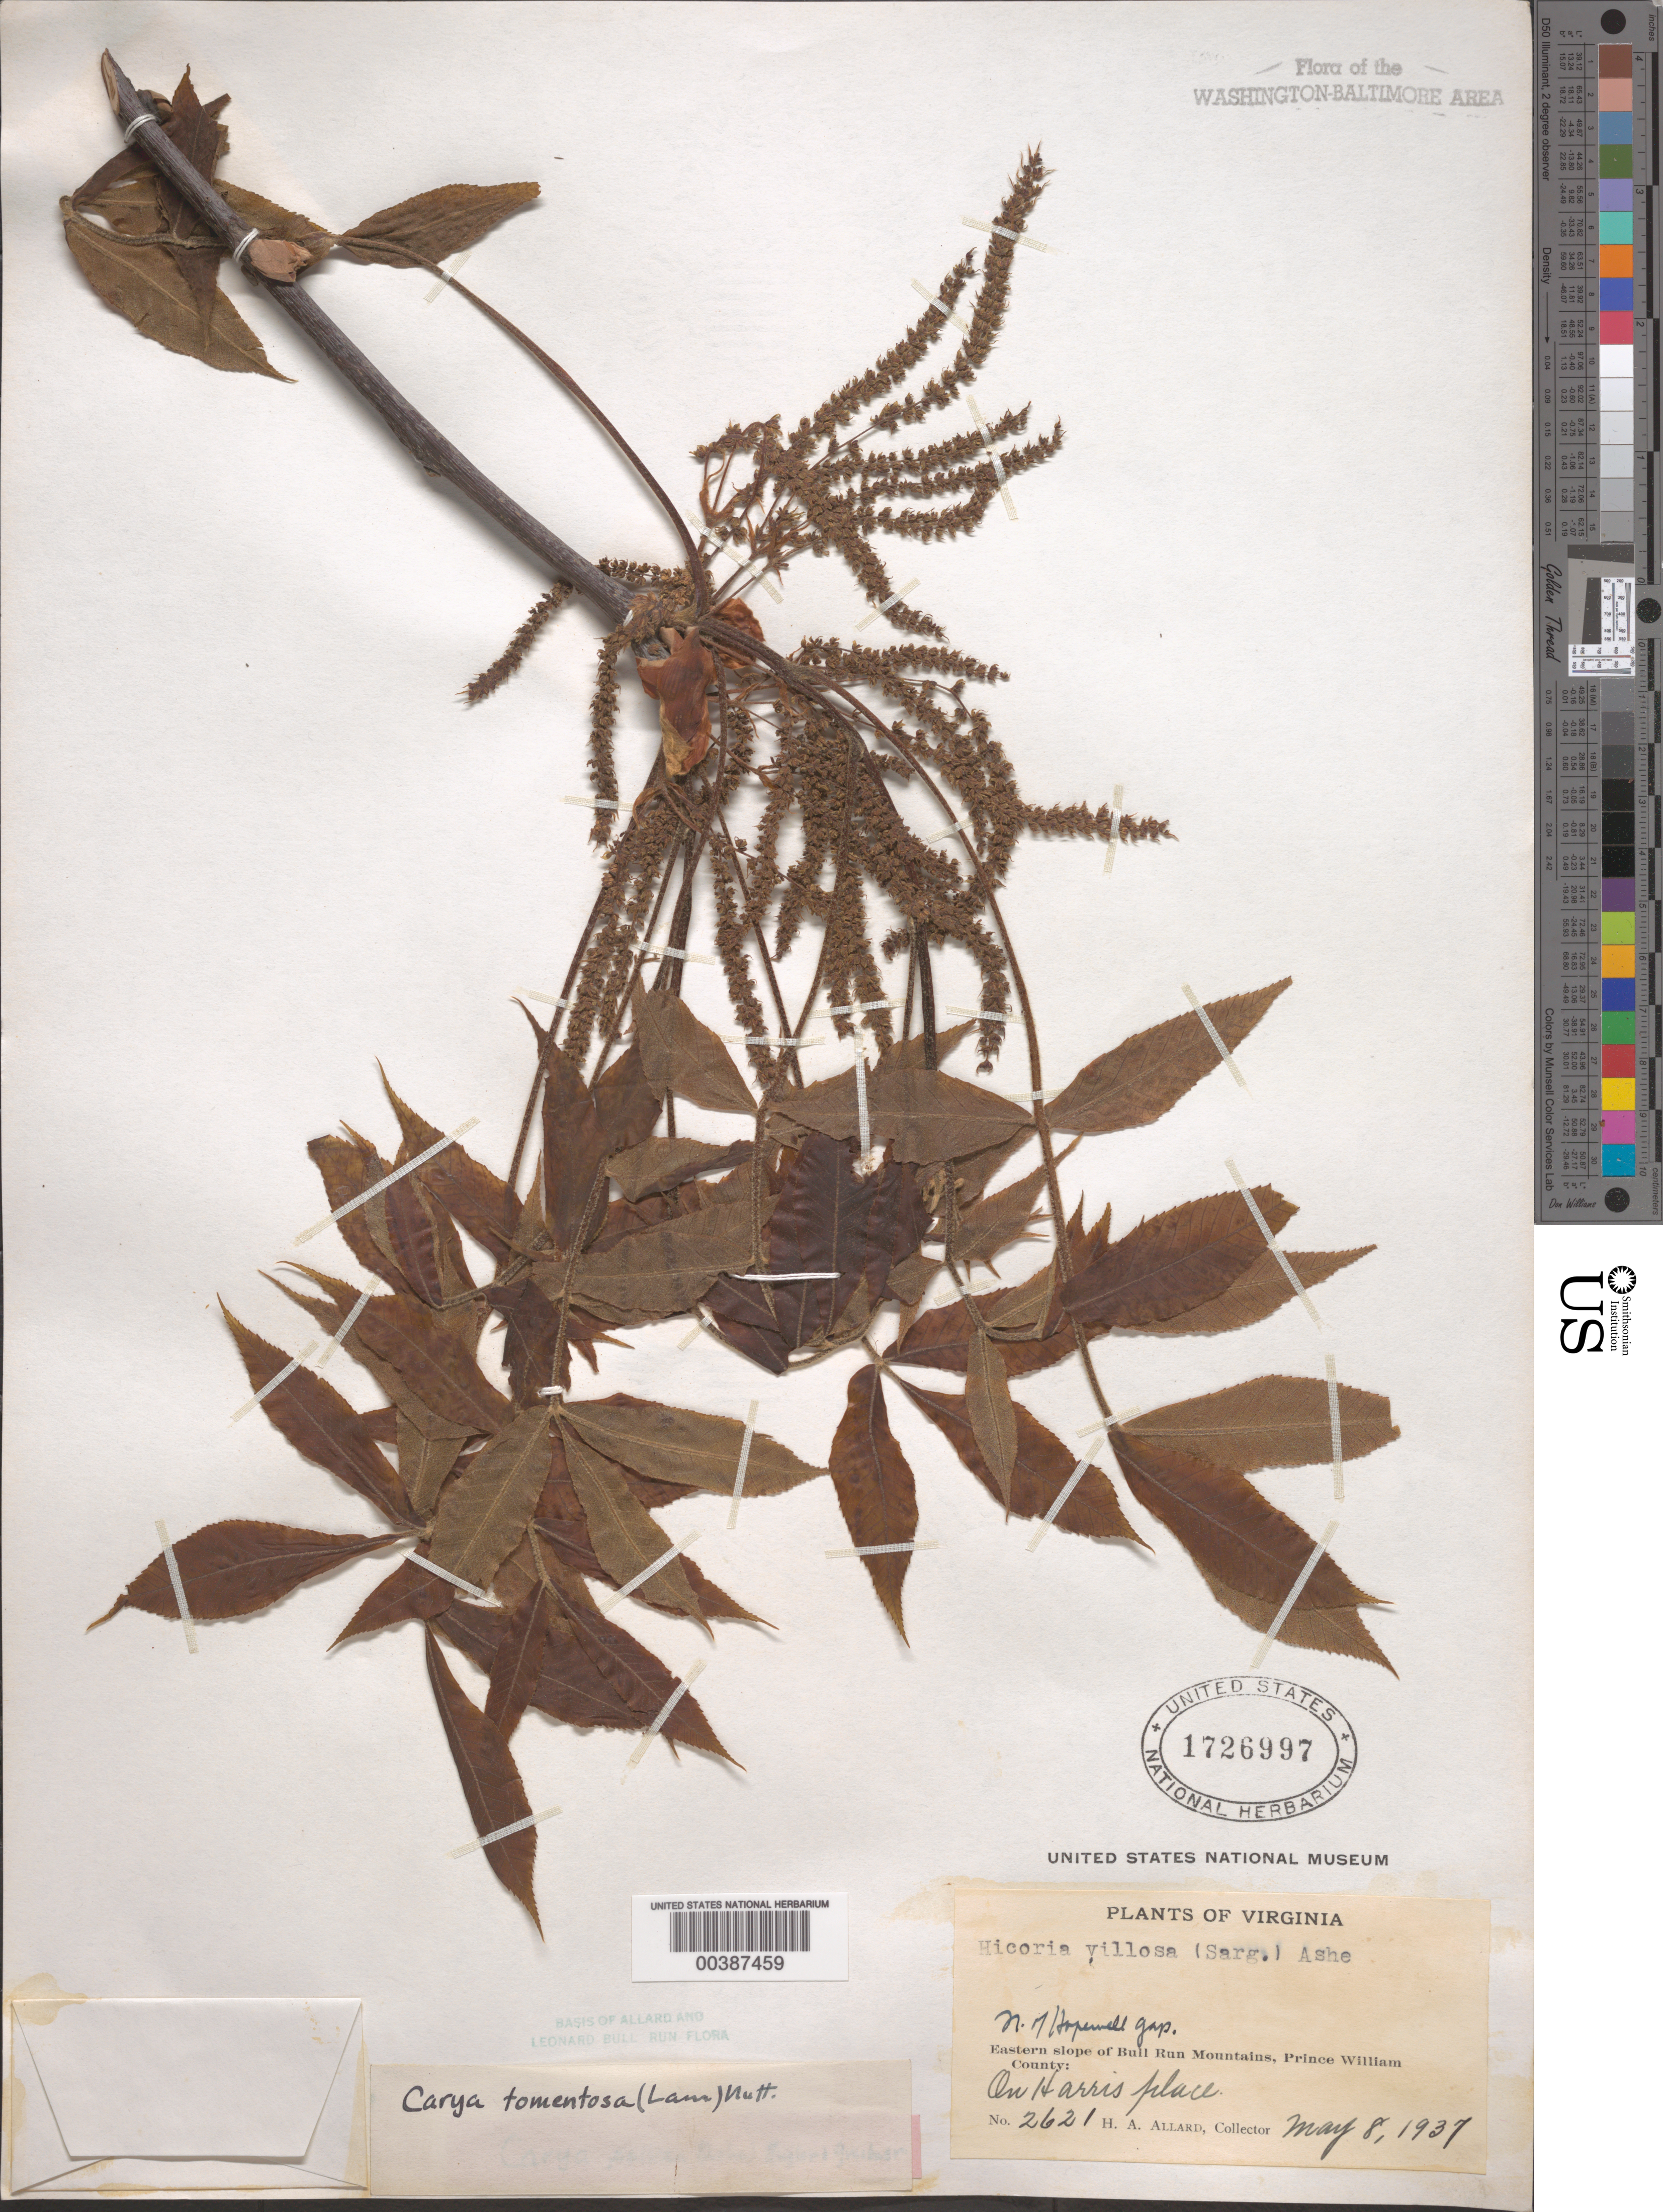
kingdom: Plantae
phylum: Tracheophyta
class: Magnoliopsida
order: Fagales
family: Juglandaceae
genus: Carya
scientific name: Carya tomentosa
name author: (Lam.) Nutt.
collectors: H. A. Allard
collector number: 2621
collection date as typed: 08 May 1937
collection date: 1937-05-08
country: United States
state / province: Virginia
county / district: Prince William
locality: Harris Place, north of Hopewell Gap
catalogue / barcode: US 1726997